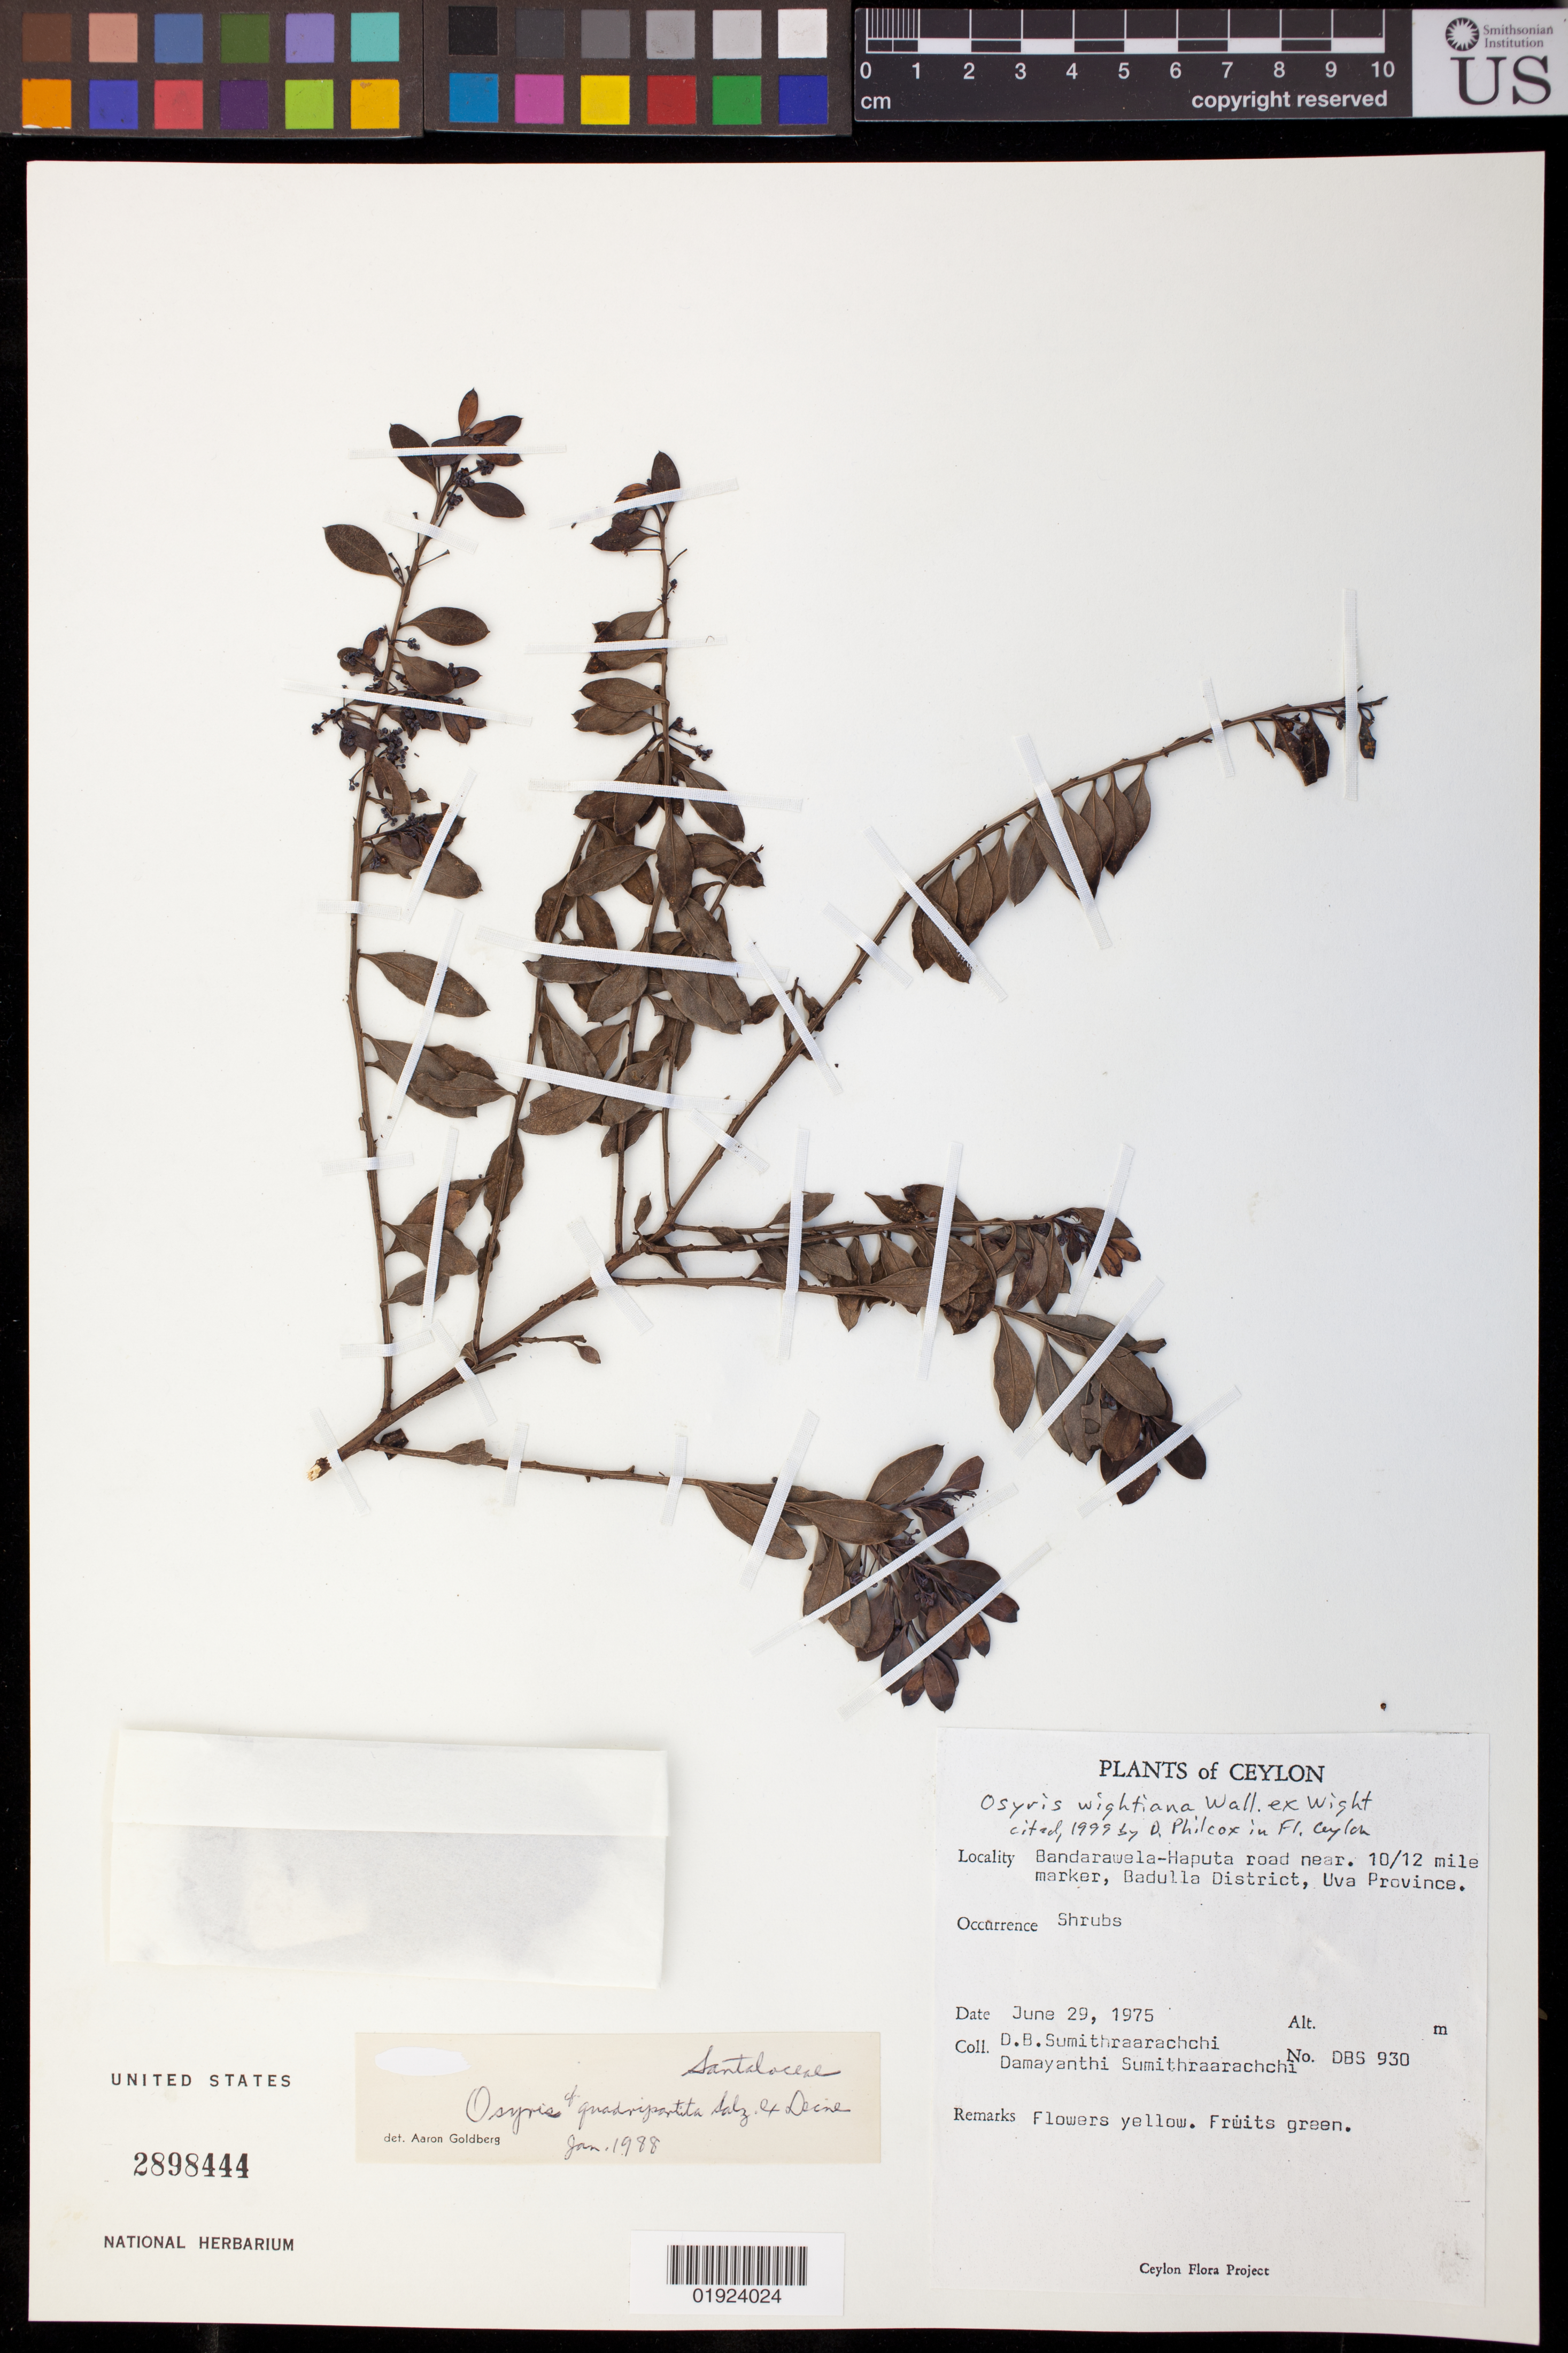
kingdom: Plantae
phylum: Tracheophyta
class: Magnoliopsida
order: Santalales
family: Santalaceae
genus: Osyris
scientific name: Osyris wightiana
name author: Wall. ex Wight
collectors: D. B. Sumithraarachchi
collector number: DBS 930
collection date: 1975-06-29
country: Sri Lanka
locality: Bandarawela-Haputa road near. 10/12 mile marker, Badulla District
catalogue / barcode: US 2898444